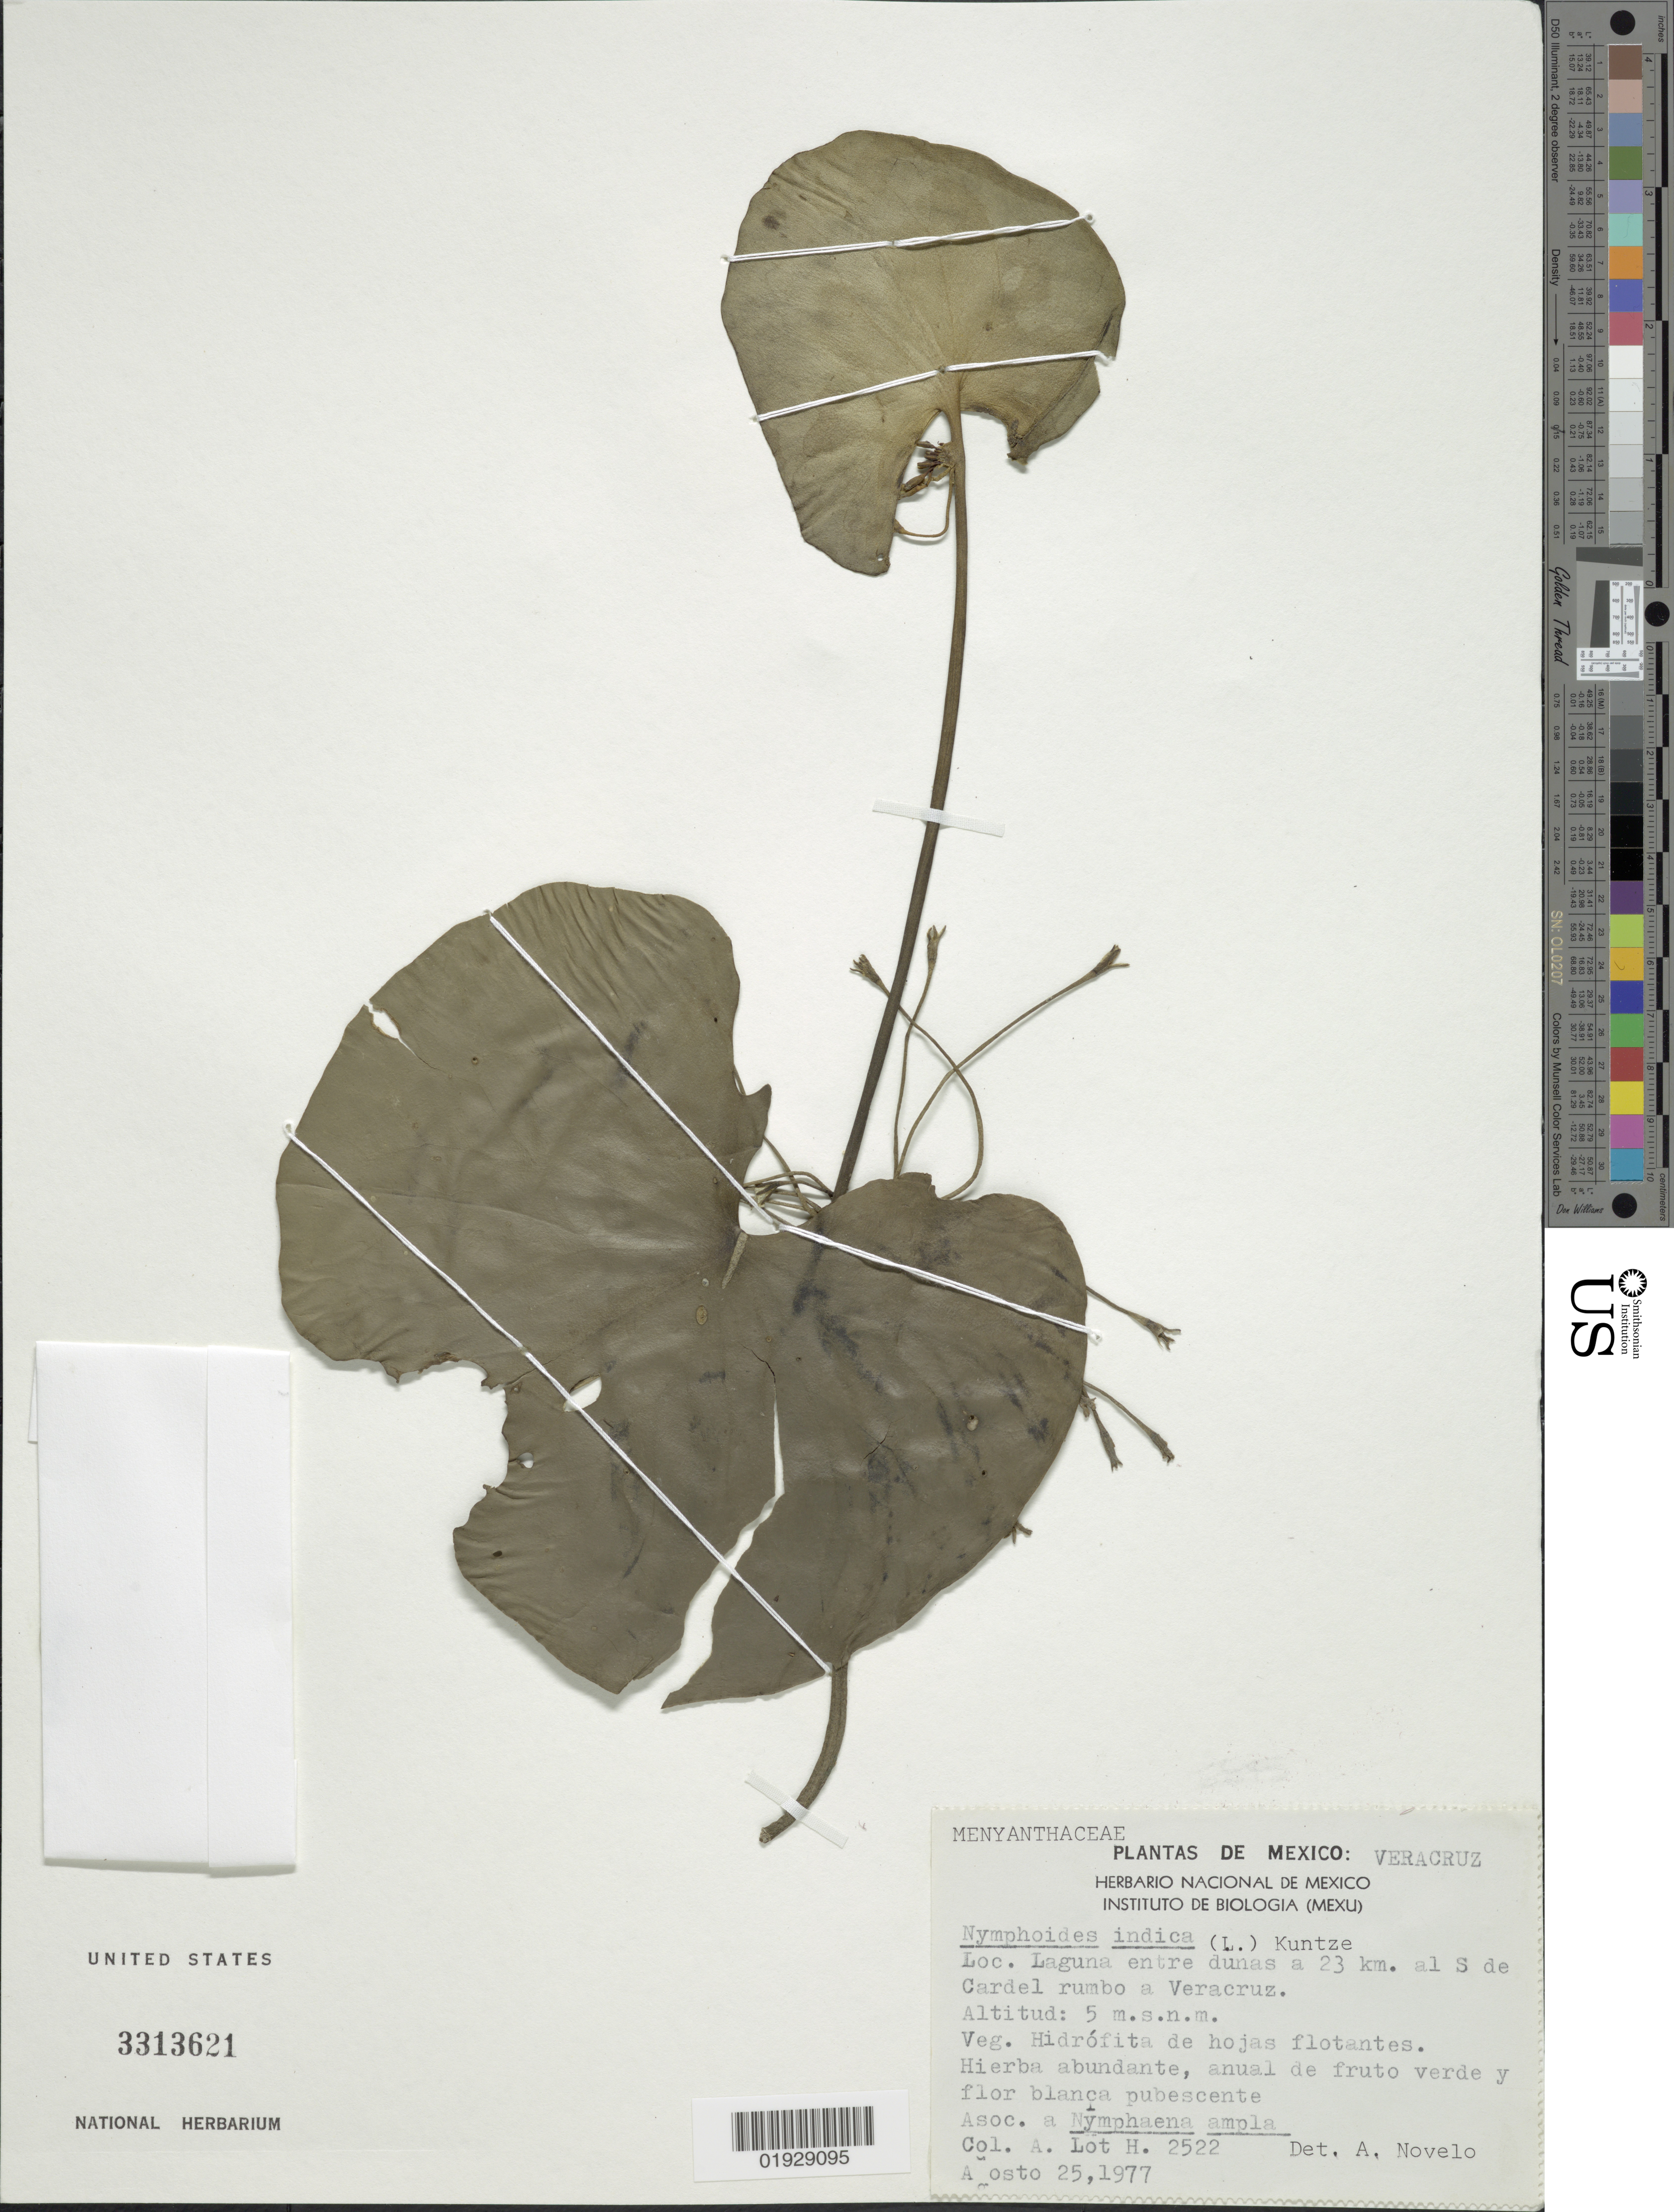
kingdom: Plantae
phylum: Tracheophyta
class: Magnoliopsida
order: Asterales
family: Menyanthaceae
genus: Nymphoides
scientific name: Nymphoides indica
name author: (L.) Kuntze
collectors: A. Lot Helgueras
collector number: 2522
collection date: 1977-08-25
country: Mexico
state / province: Veracruz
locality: Veracruz. Laguna entre dunas a 23 km. al S de Cardel rumbo a Veracruz.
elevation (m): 5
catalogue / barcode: US 3313621